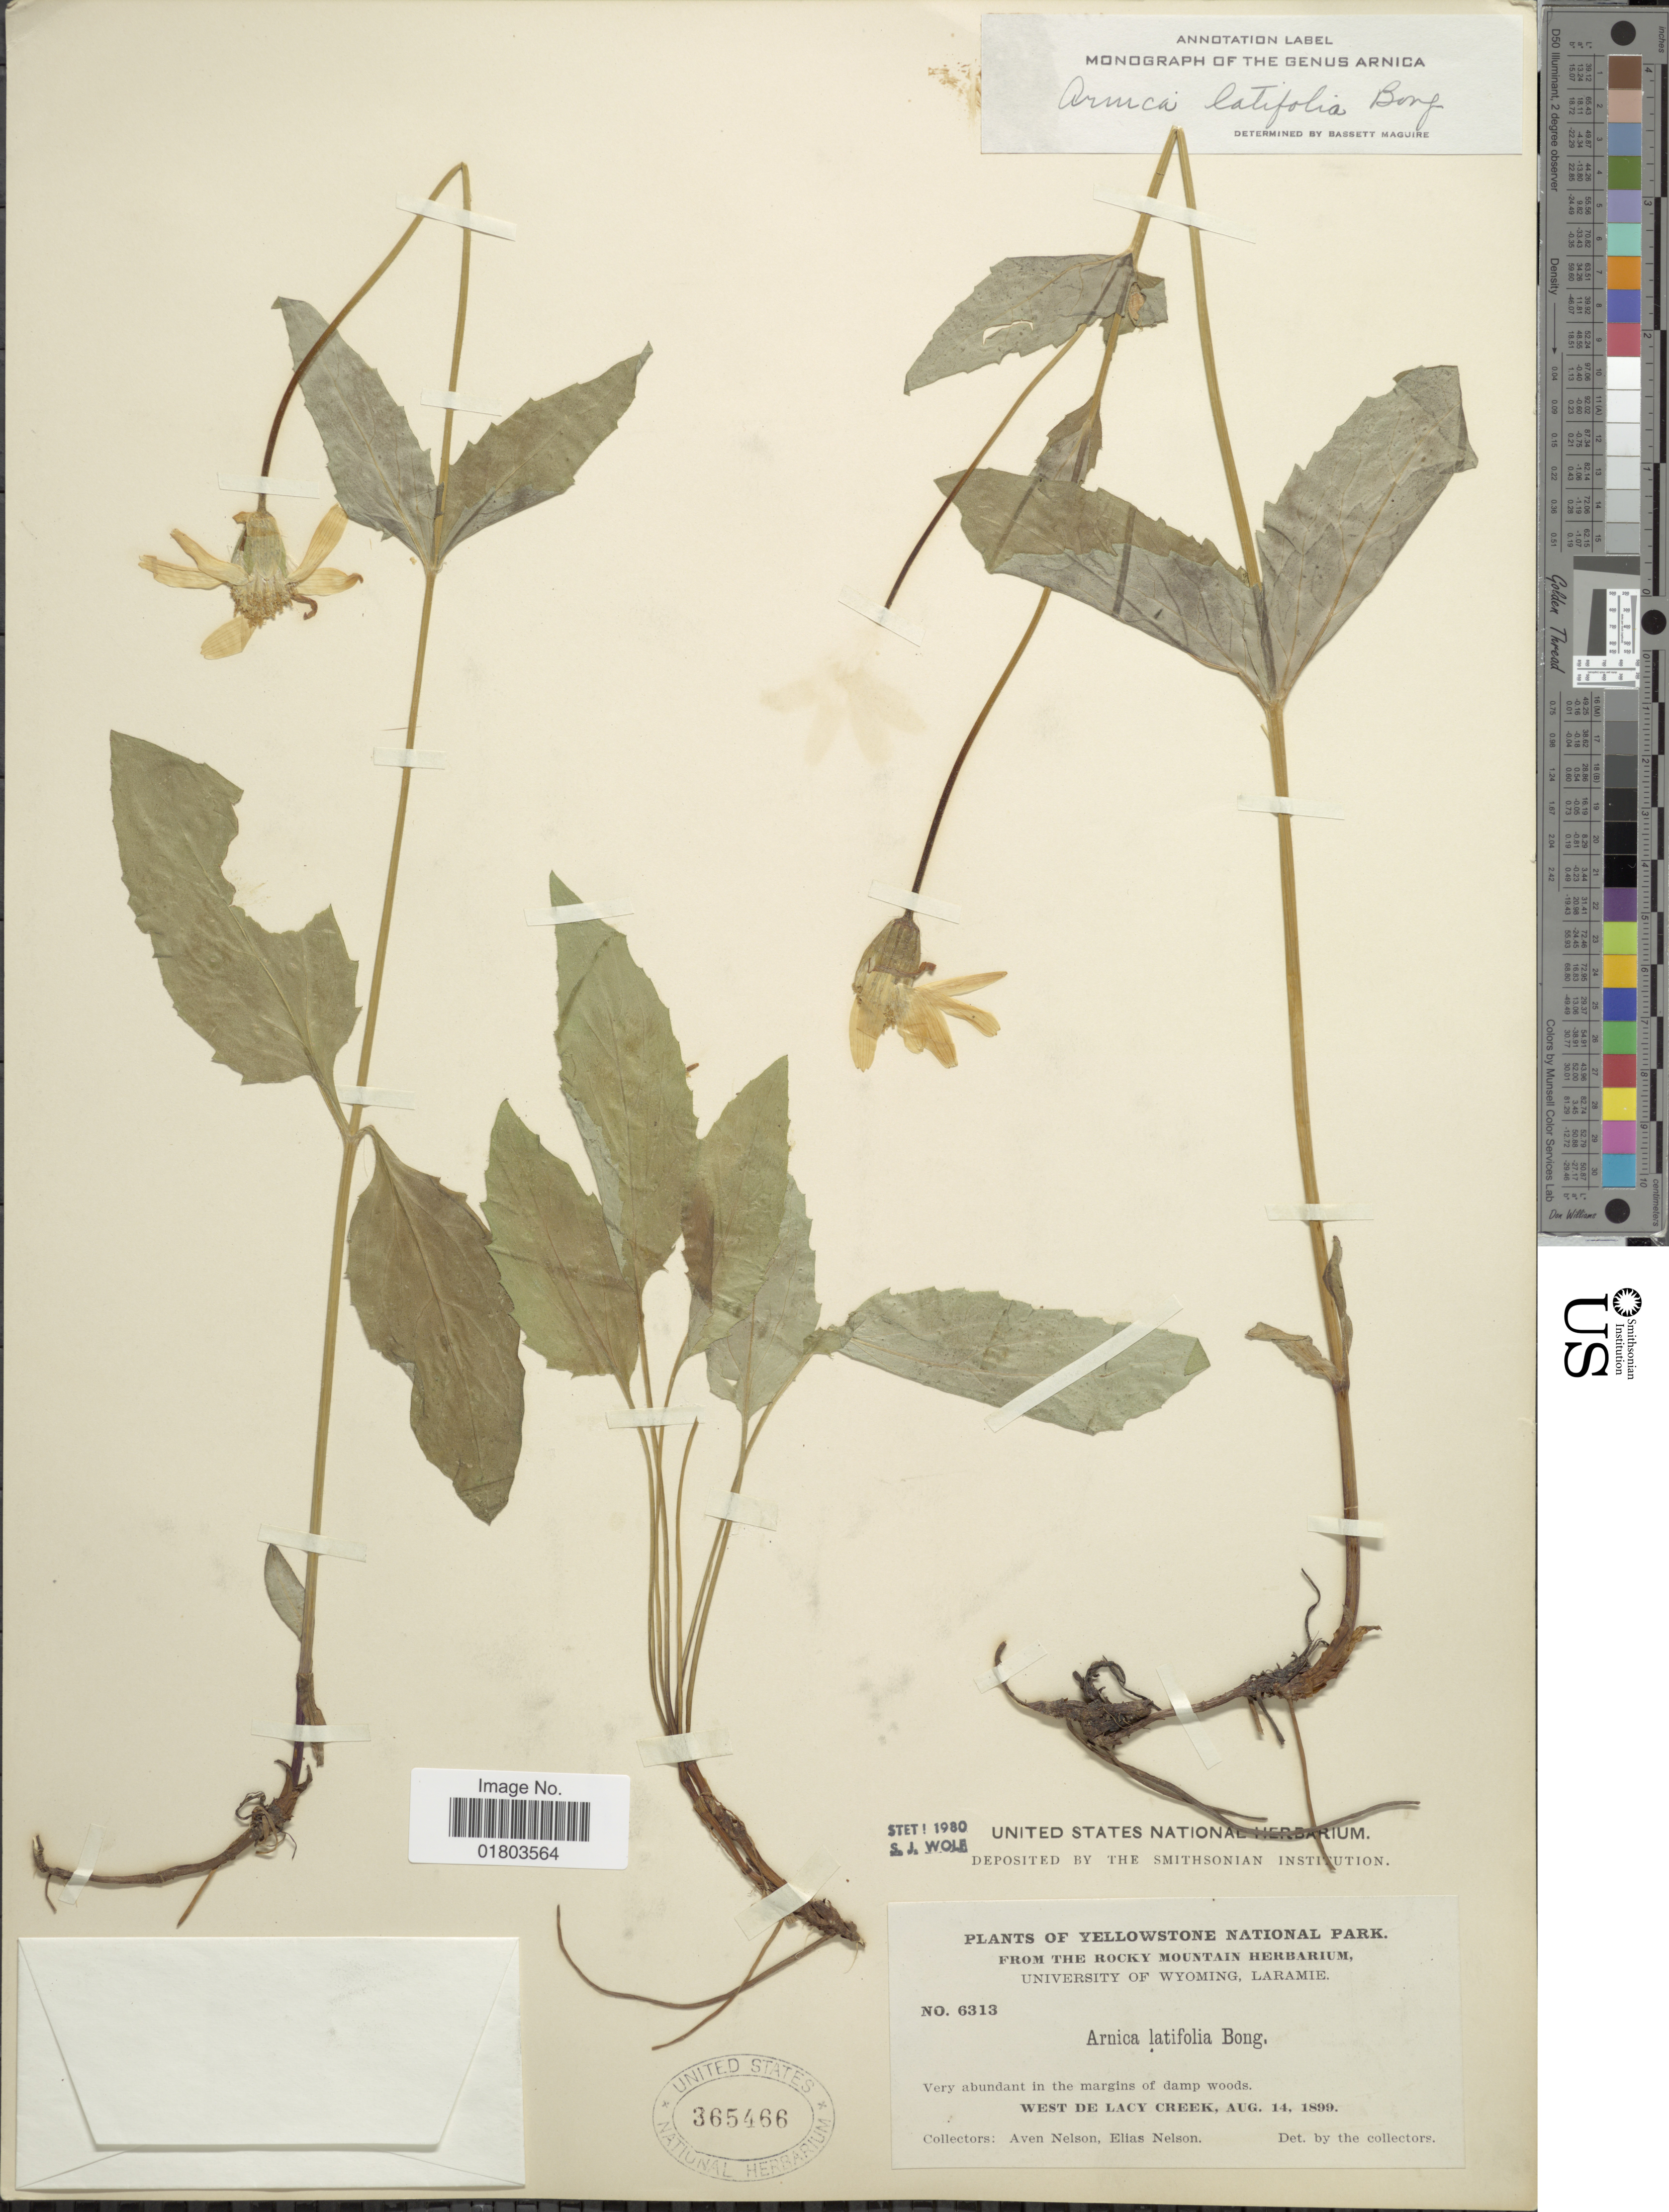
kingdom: Plantae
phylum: Tracheophyta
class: Magnoliopsida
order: Asterales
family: Asteraceae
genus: Arnica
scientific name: Arnica latifolia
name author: Bong.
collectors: A. Nelson & E. Nelson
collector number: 6313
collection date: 1899-08-14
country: United States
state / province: Wyoming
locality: Yellowstone National Park, very abundant in the margins of damp woods, West de Lacy Creek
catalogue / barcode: US 365466